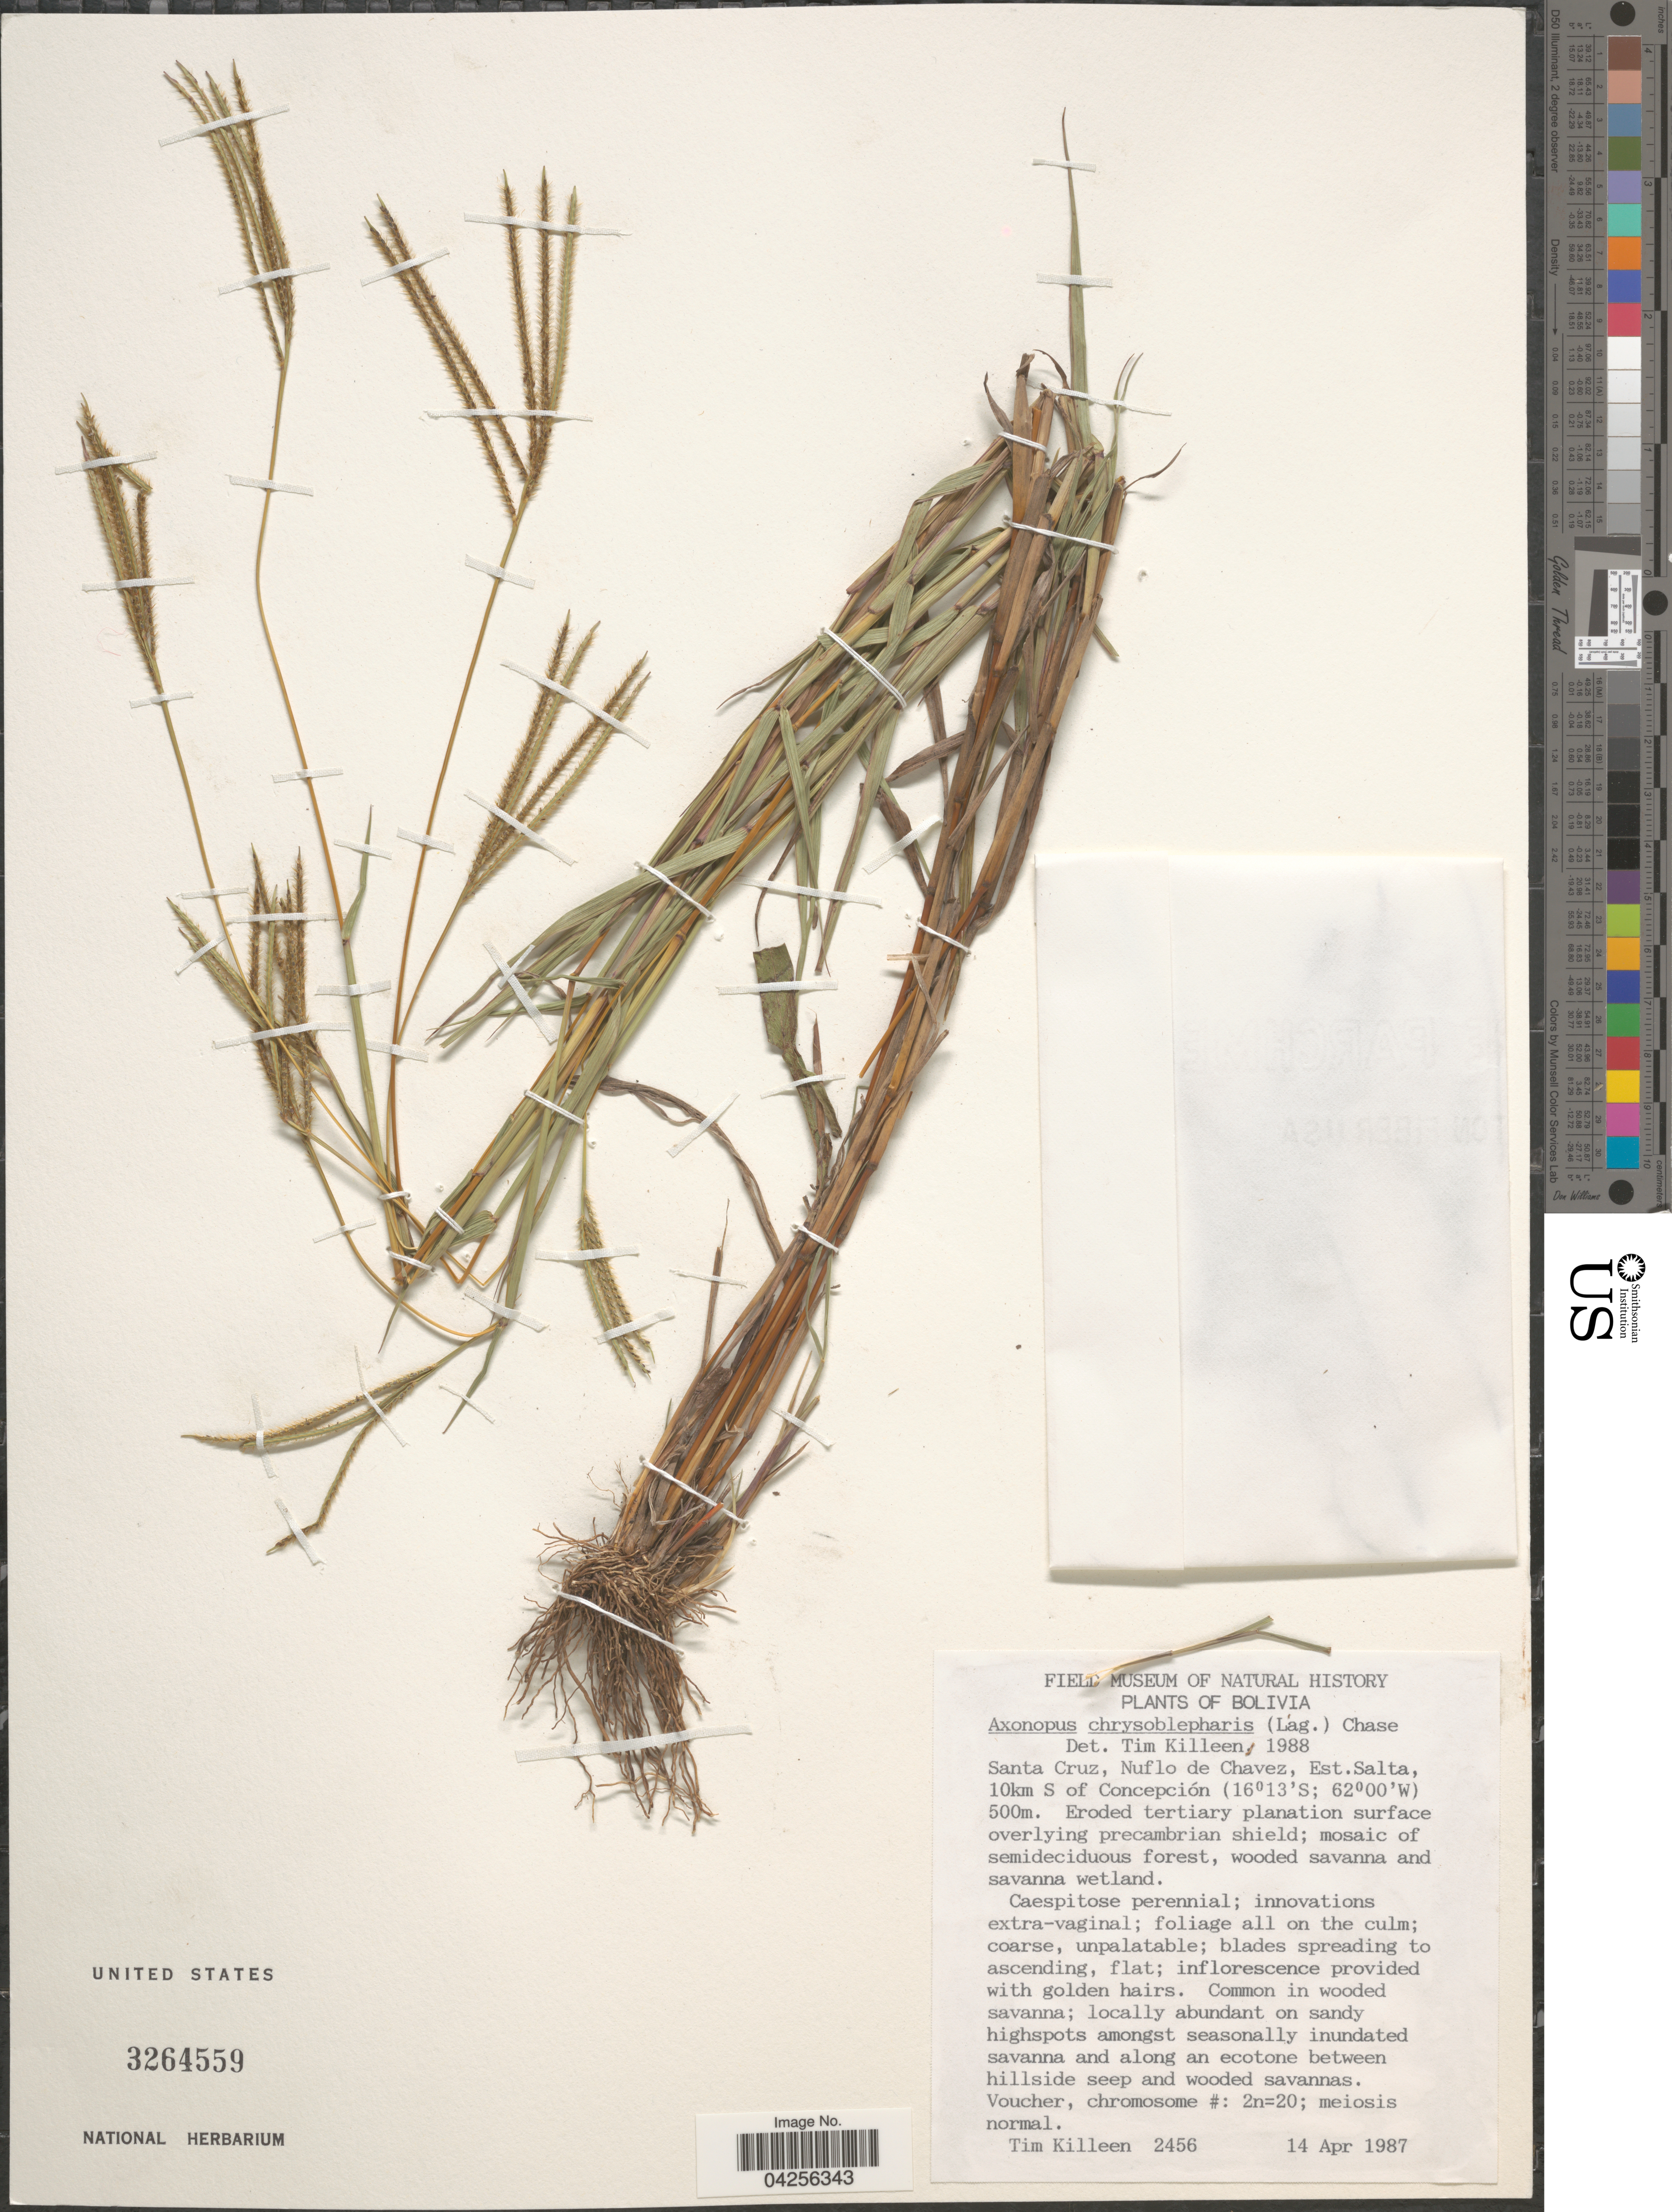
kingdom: Plantae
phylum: Tracheophyta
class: Liliopsida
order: Poales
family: Poaceae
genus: Axonopus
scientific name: Axonopus chrysoblepharis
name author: (Lag.) Chase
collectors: T. J. Killeen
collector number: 2456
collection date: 1987-04-14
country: Bolivia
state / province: Santa Cruz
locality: Nuflo de Chavez, Est. Salta, 10km S of Concepción.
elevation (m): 500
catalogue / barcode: US 3264559